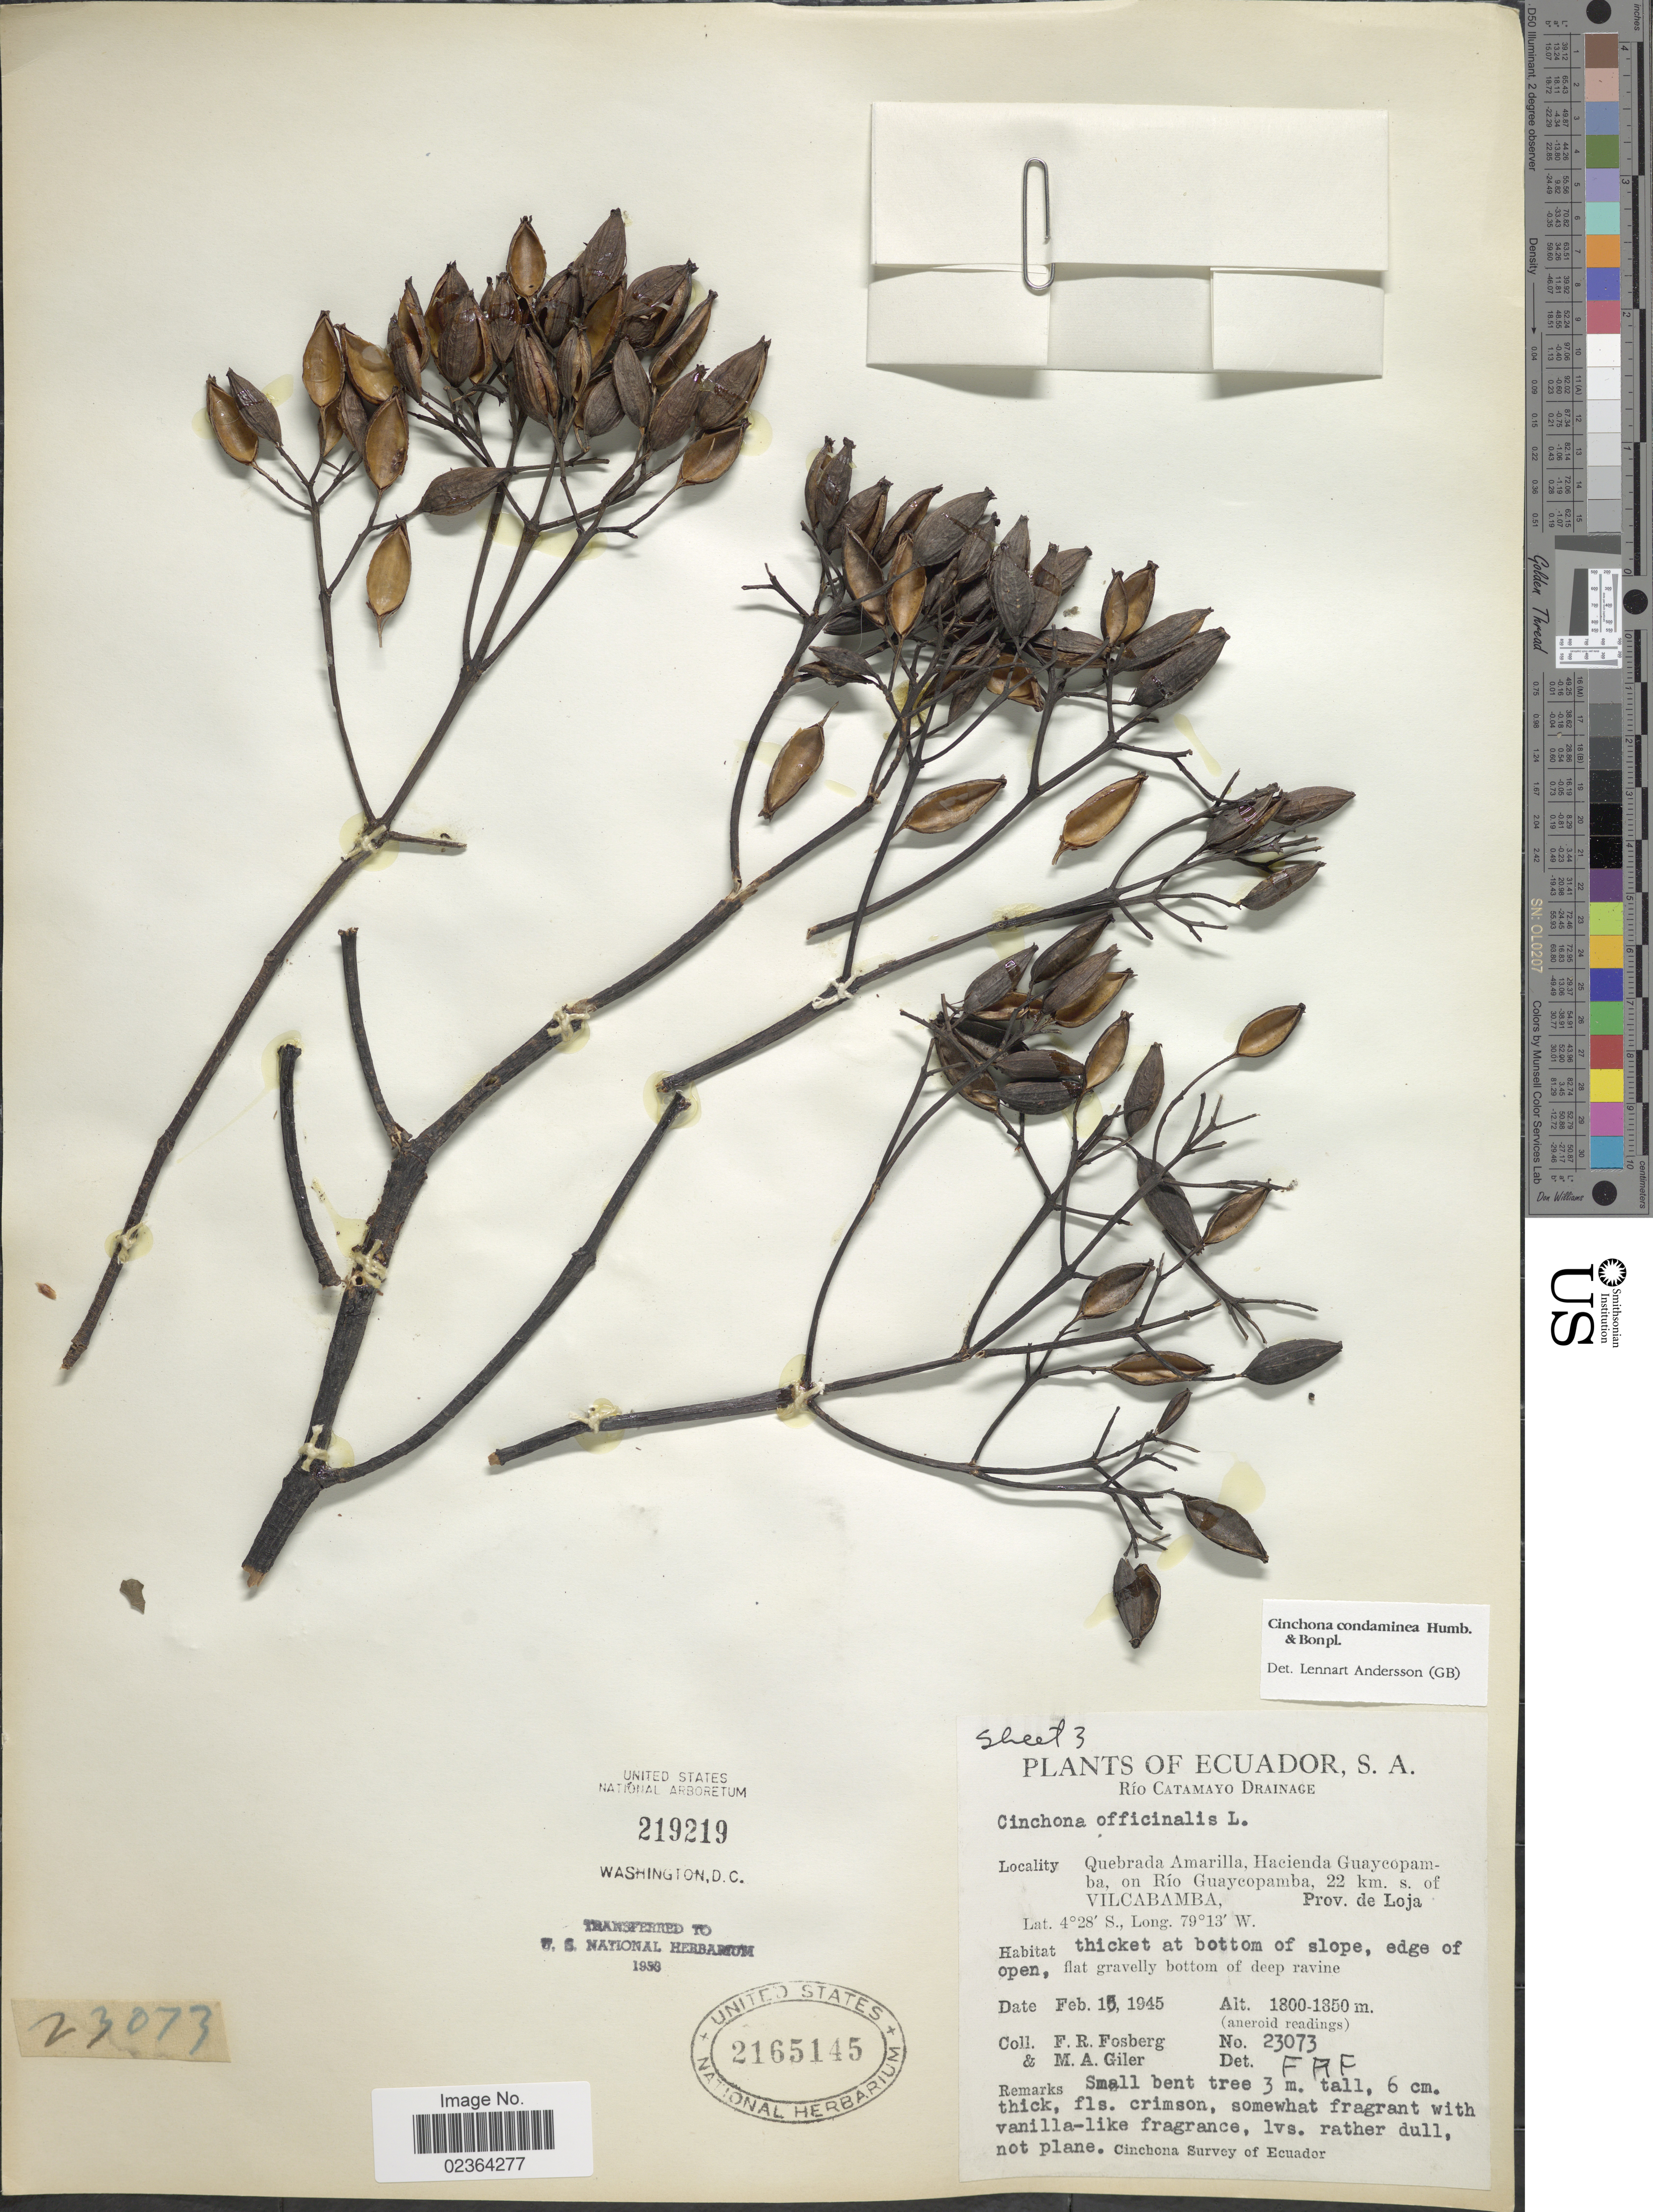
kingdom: Plantae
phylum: Tracheophyta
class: Magnoliopsida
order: Gentianales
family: Rubiaceae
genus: Cinchona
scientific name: Cinchona condaminea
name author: Humb. & Bonpl.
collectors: F. R. Fosberg & M. Giler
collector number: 23073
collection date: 1945-02-15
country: Ecuador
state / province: Loja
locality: Rio Catamayo Drainage, Quebrada Amarilla, Hacienda Guaycopamba, on Rio Guaycopamba, 22 km. s. of Vilcabamba, Prov.de Loja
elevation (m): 1800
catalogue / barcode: US 2165145